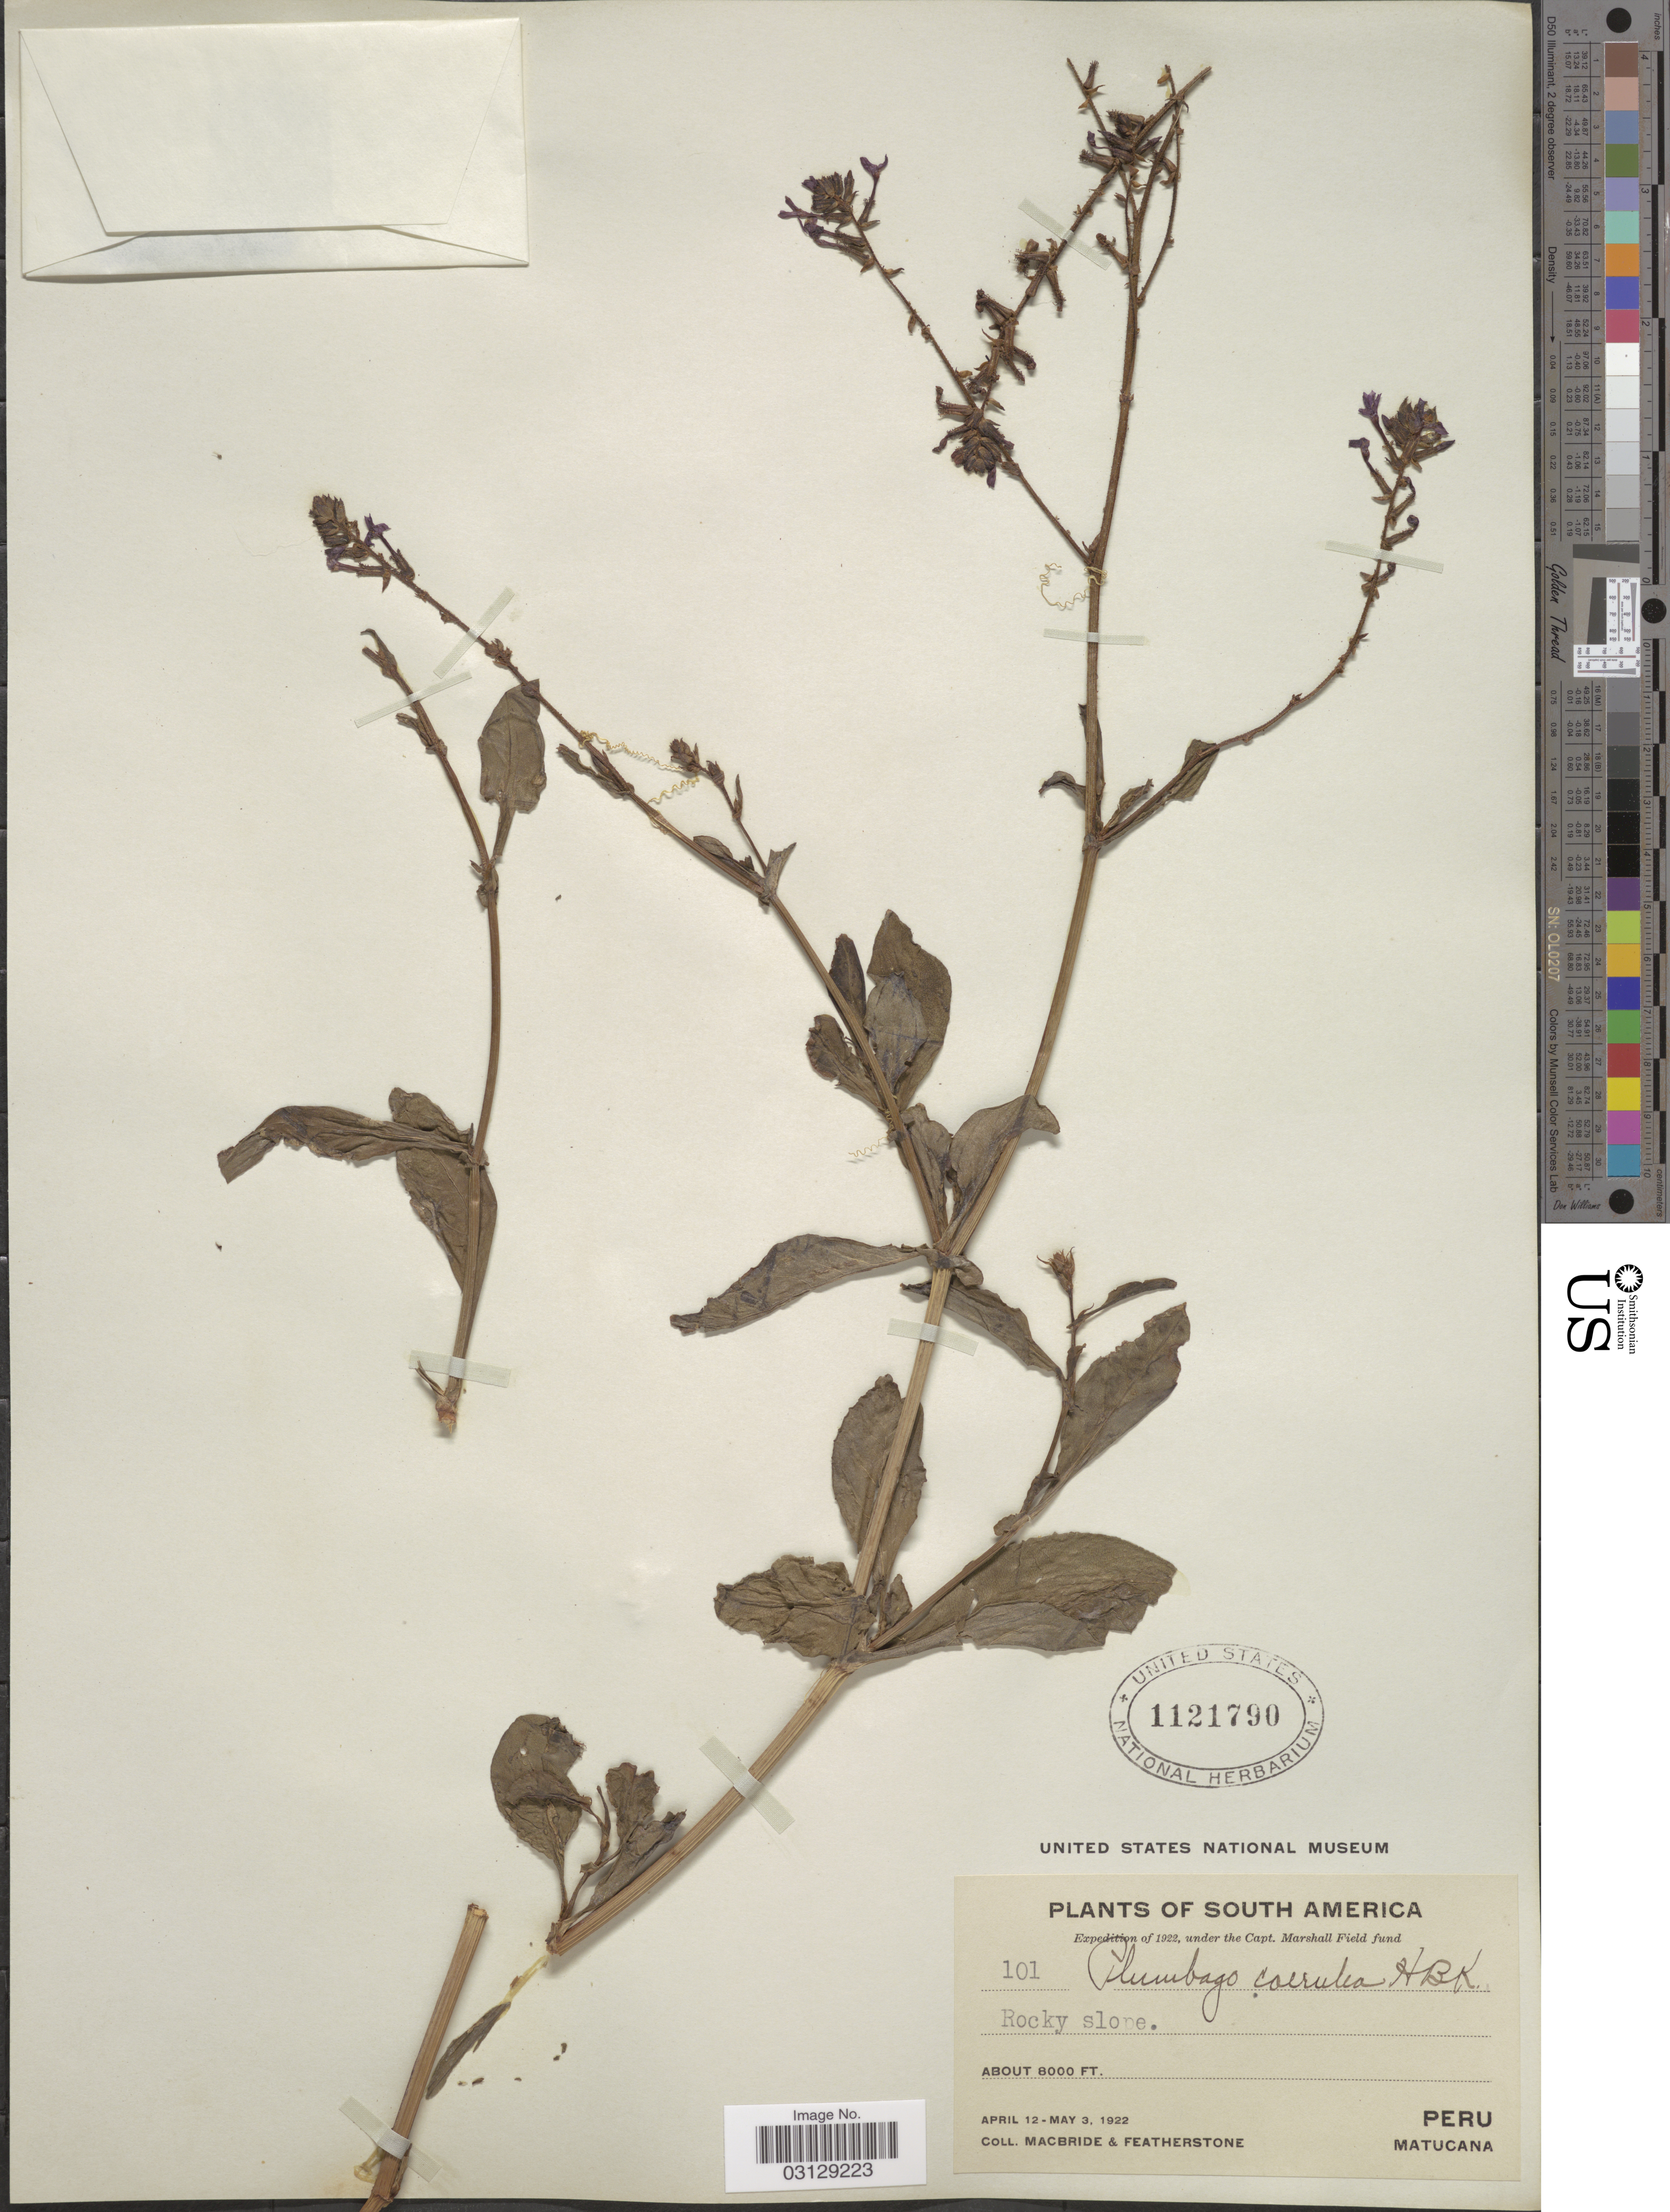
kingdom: Plantae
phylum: Tracheophyta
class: Magnoliopsida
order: Caryophyllales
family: Plumbaginaceae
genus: Plumbago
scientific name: Plumbago coerulea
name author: Auct.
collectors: Macbride, -- & -. Featherstone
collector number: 101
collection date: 1922-04-12/1922-05-03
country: Peru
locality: Matucana.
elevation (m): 2438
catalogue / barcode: US 1121790